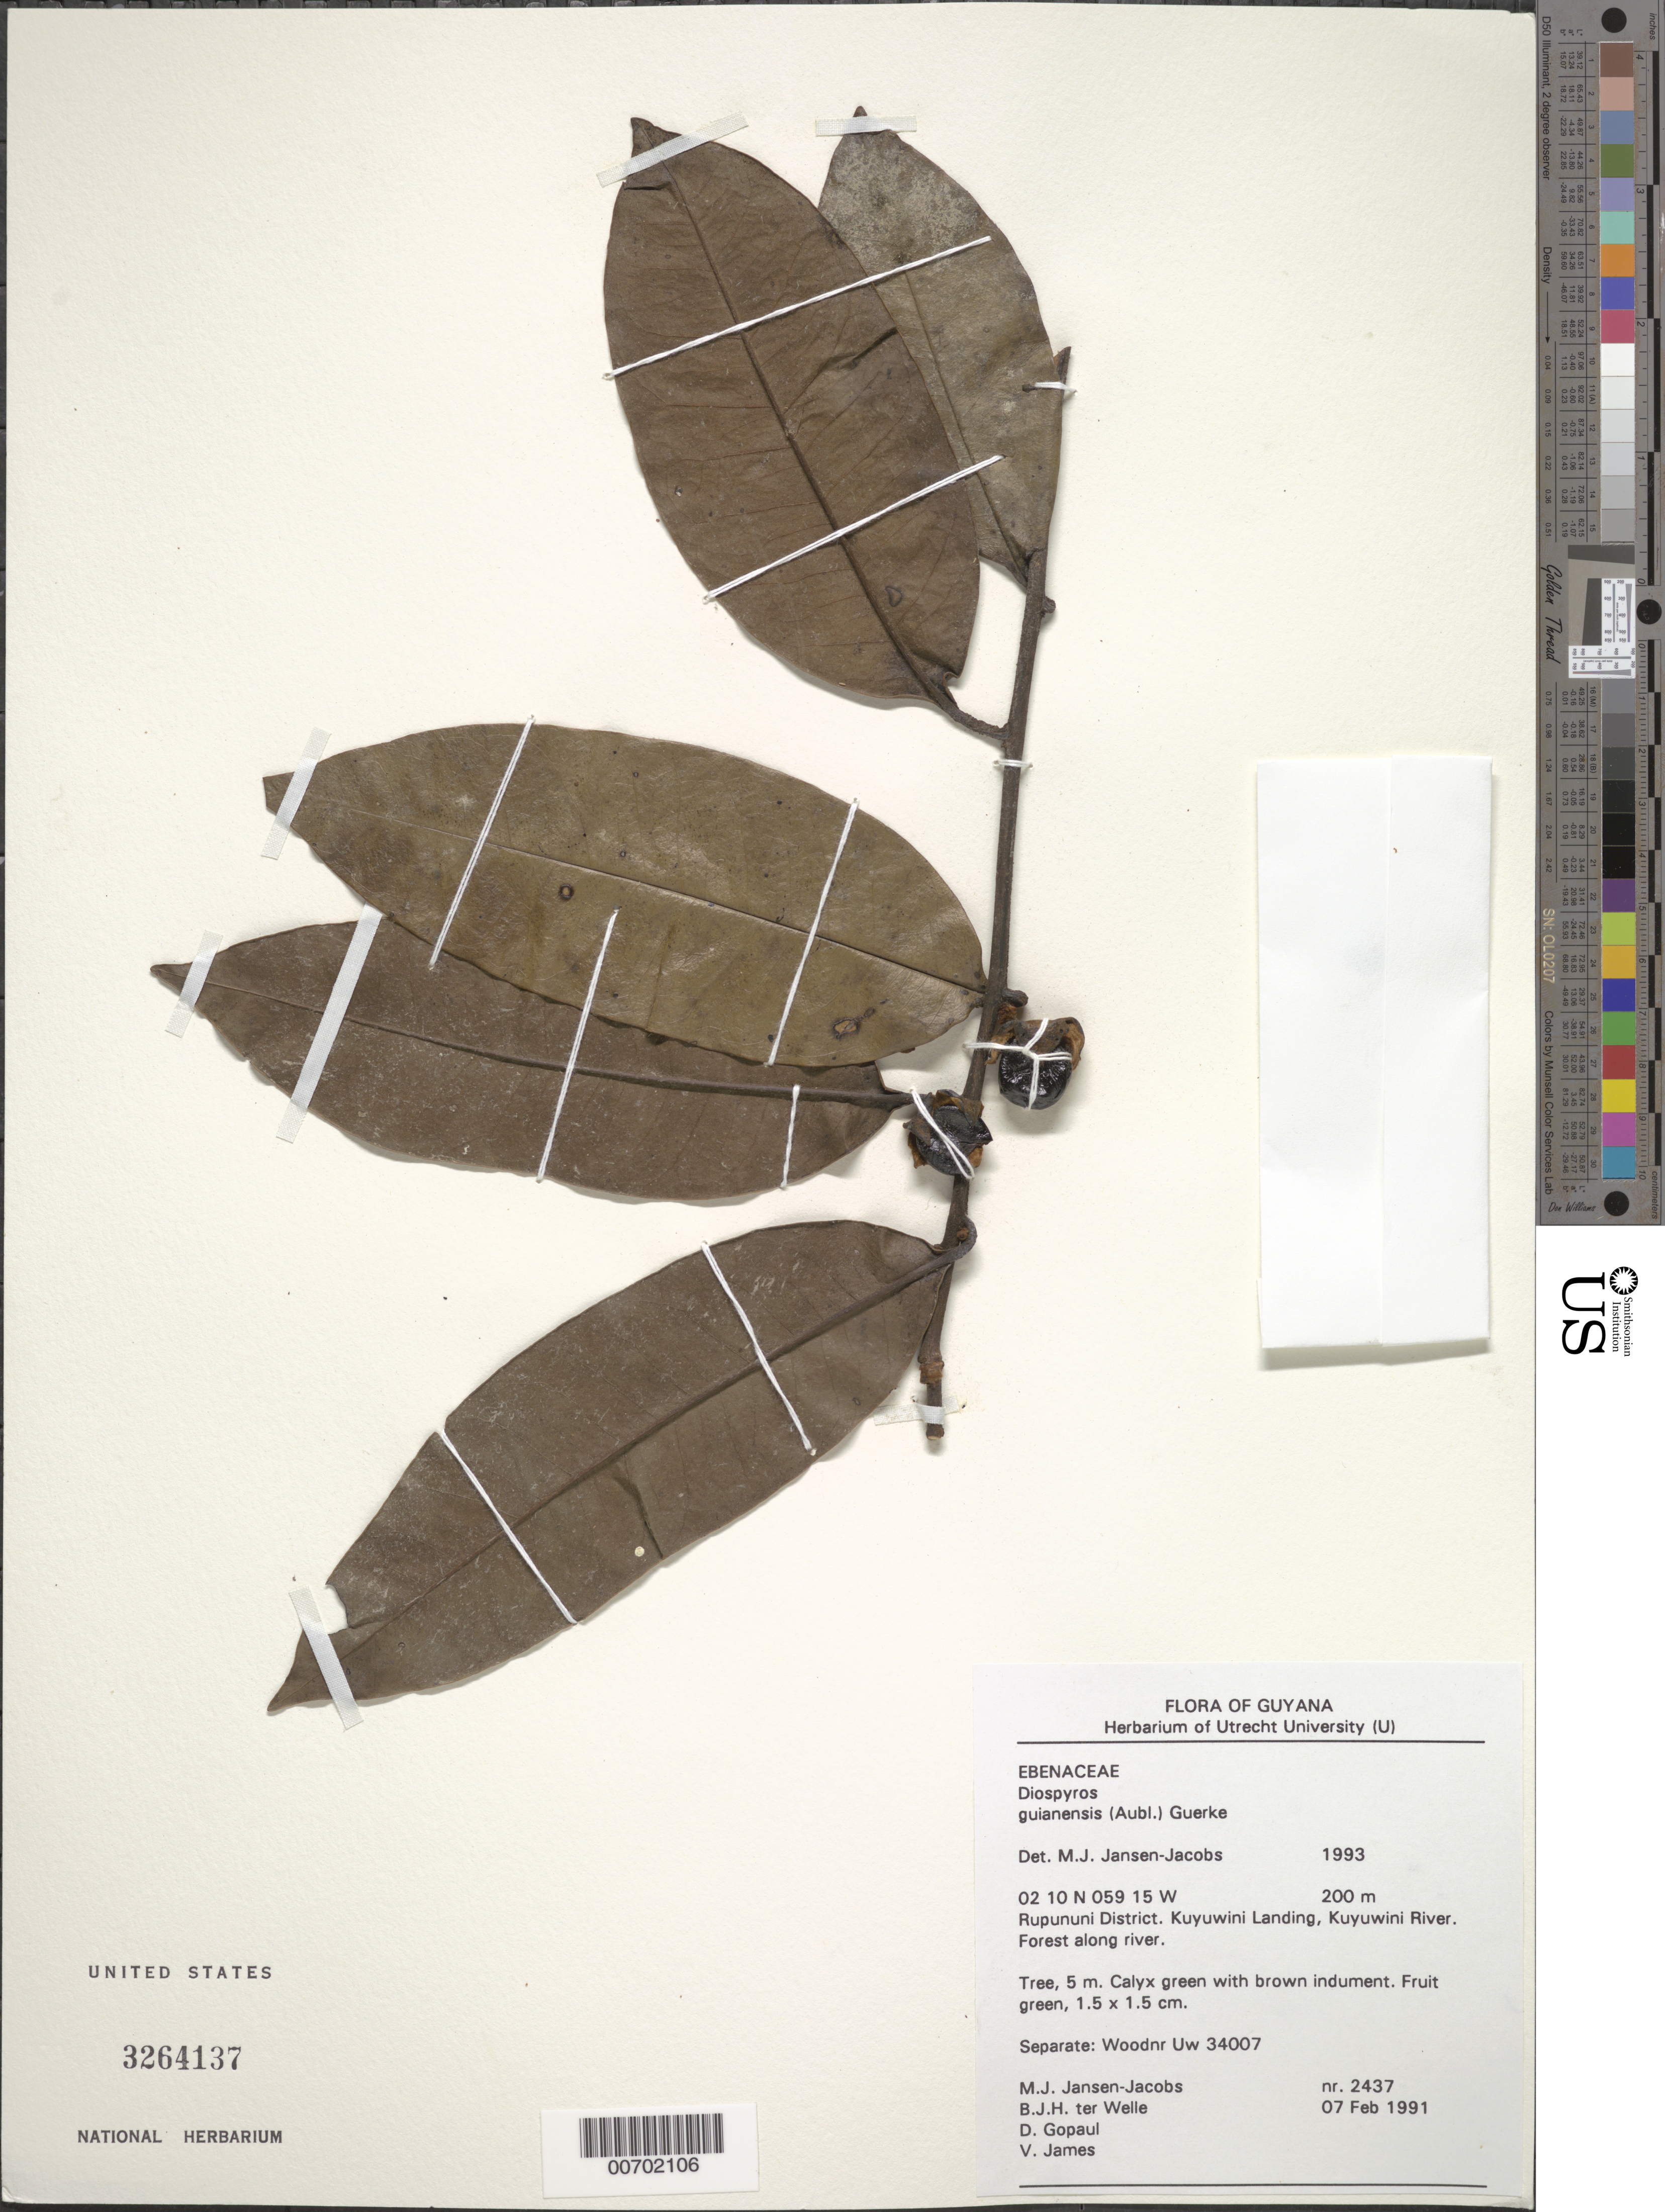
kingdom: Plantae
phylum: Tracheophyta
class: Magnoliopsida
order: Ericales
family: Ebenaceae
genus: Diospyros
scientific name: Diospyros guianensis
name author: (Aubl.) Gürke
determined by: Jansen-Jacobs, M. J., (U), Nationaal Herbarium Nederland, Utrecht University branch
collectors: M. J. Jansen-Jacobs, B. Welle, D. Gopaul & V. James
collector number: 2437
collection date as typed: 7-Feb-91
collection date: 1991-02-07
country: Guyana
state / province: U. Takutu-U. Essequibo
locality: Kuyuwini Landing, Kuyuwini River, Rupununi District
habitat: Forest along river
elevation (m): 200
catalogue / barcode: US 3264137